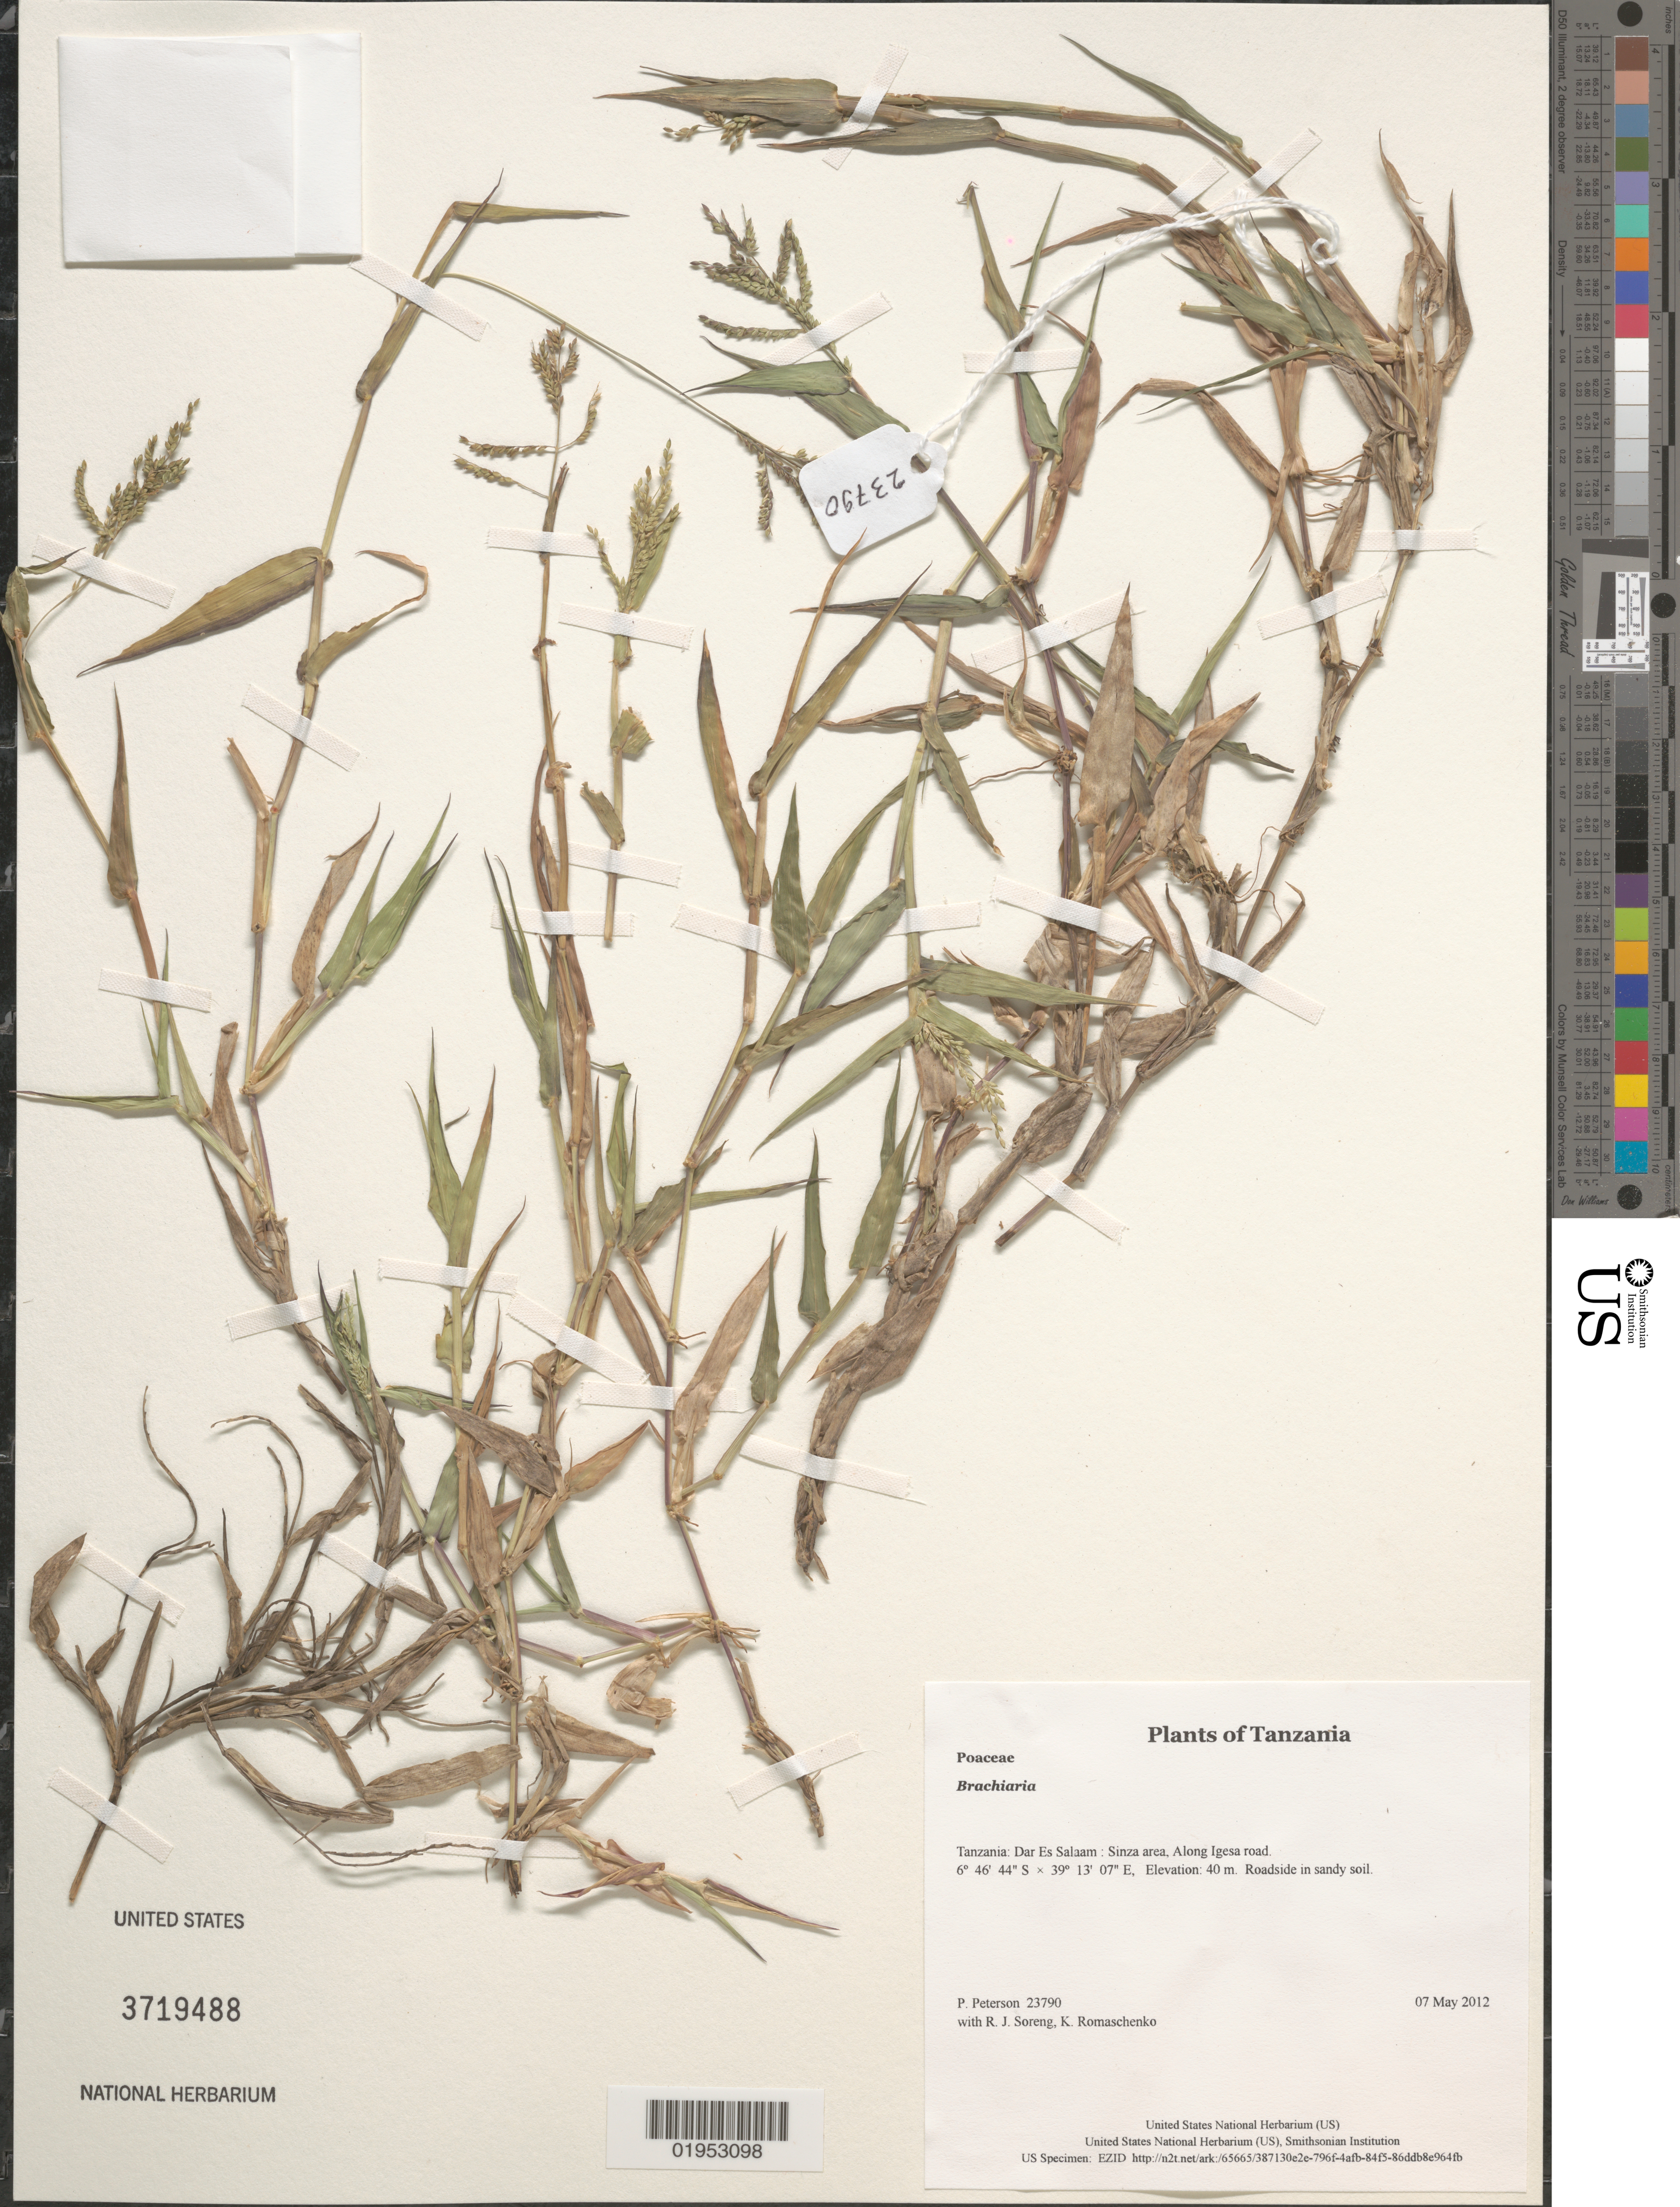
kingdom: Plantae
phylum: Tracheophyta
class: Liliopsida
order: Poales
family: Poaceae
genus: Brachiaria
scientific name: Brachiaria sp.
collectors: P. M. Peterson, R. J. Soreng & K. Romaschenko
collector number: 23790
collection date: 2012-05-07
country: Tanzania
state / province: Dar Es Salaam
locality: Sinza area, Along Igesa road.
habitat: Roadside in sandy soil.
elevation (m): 40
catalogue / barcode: US 3719488